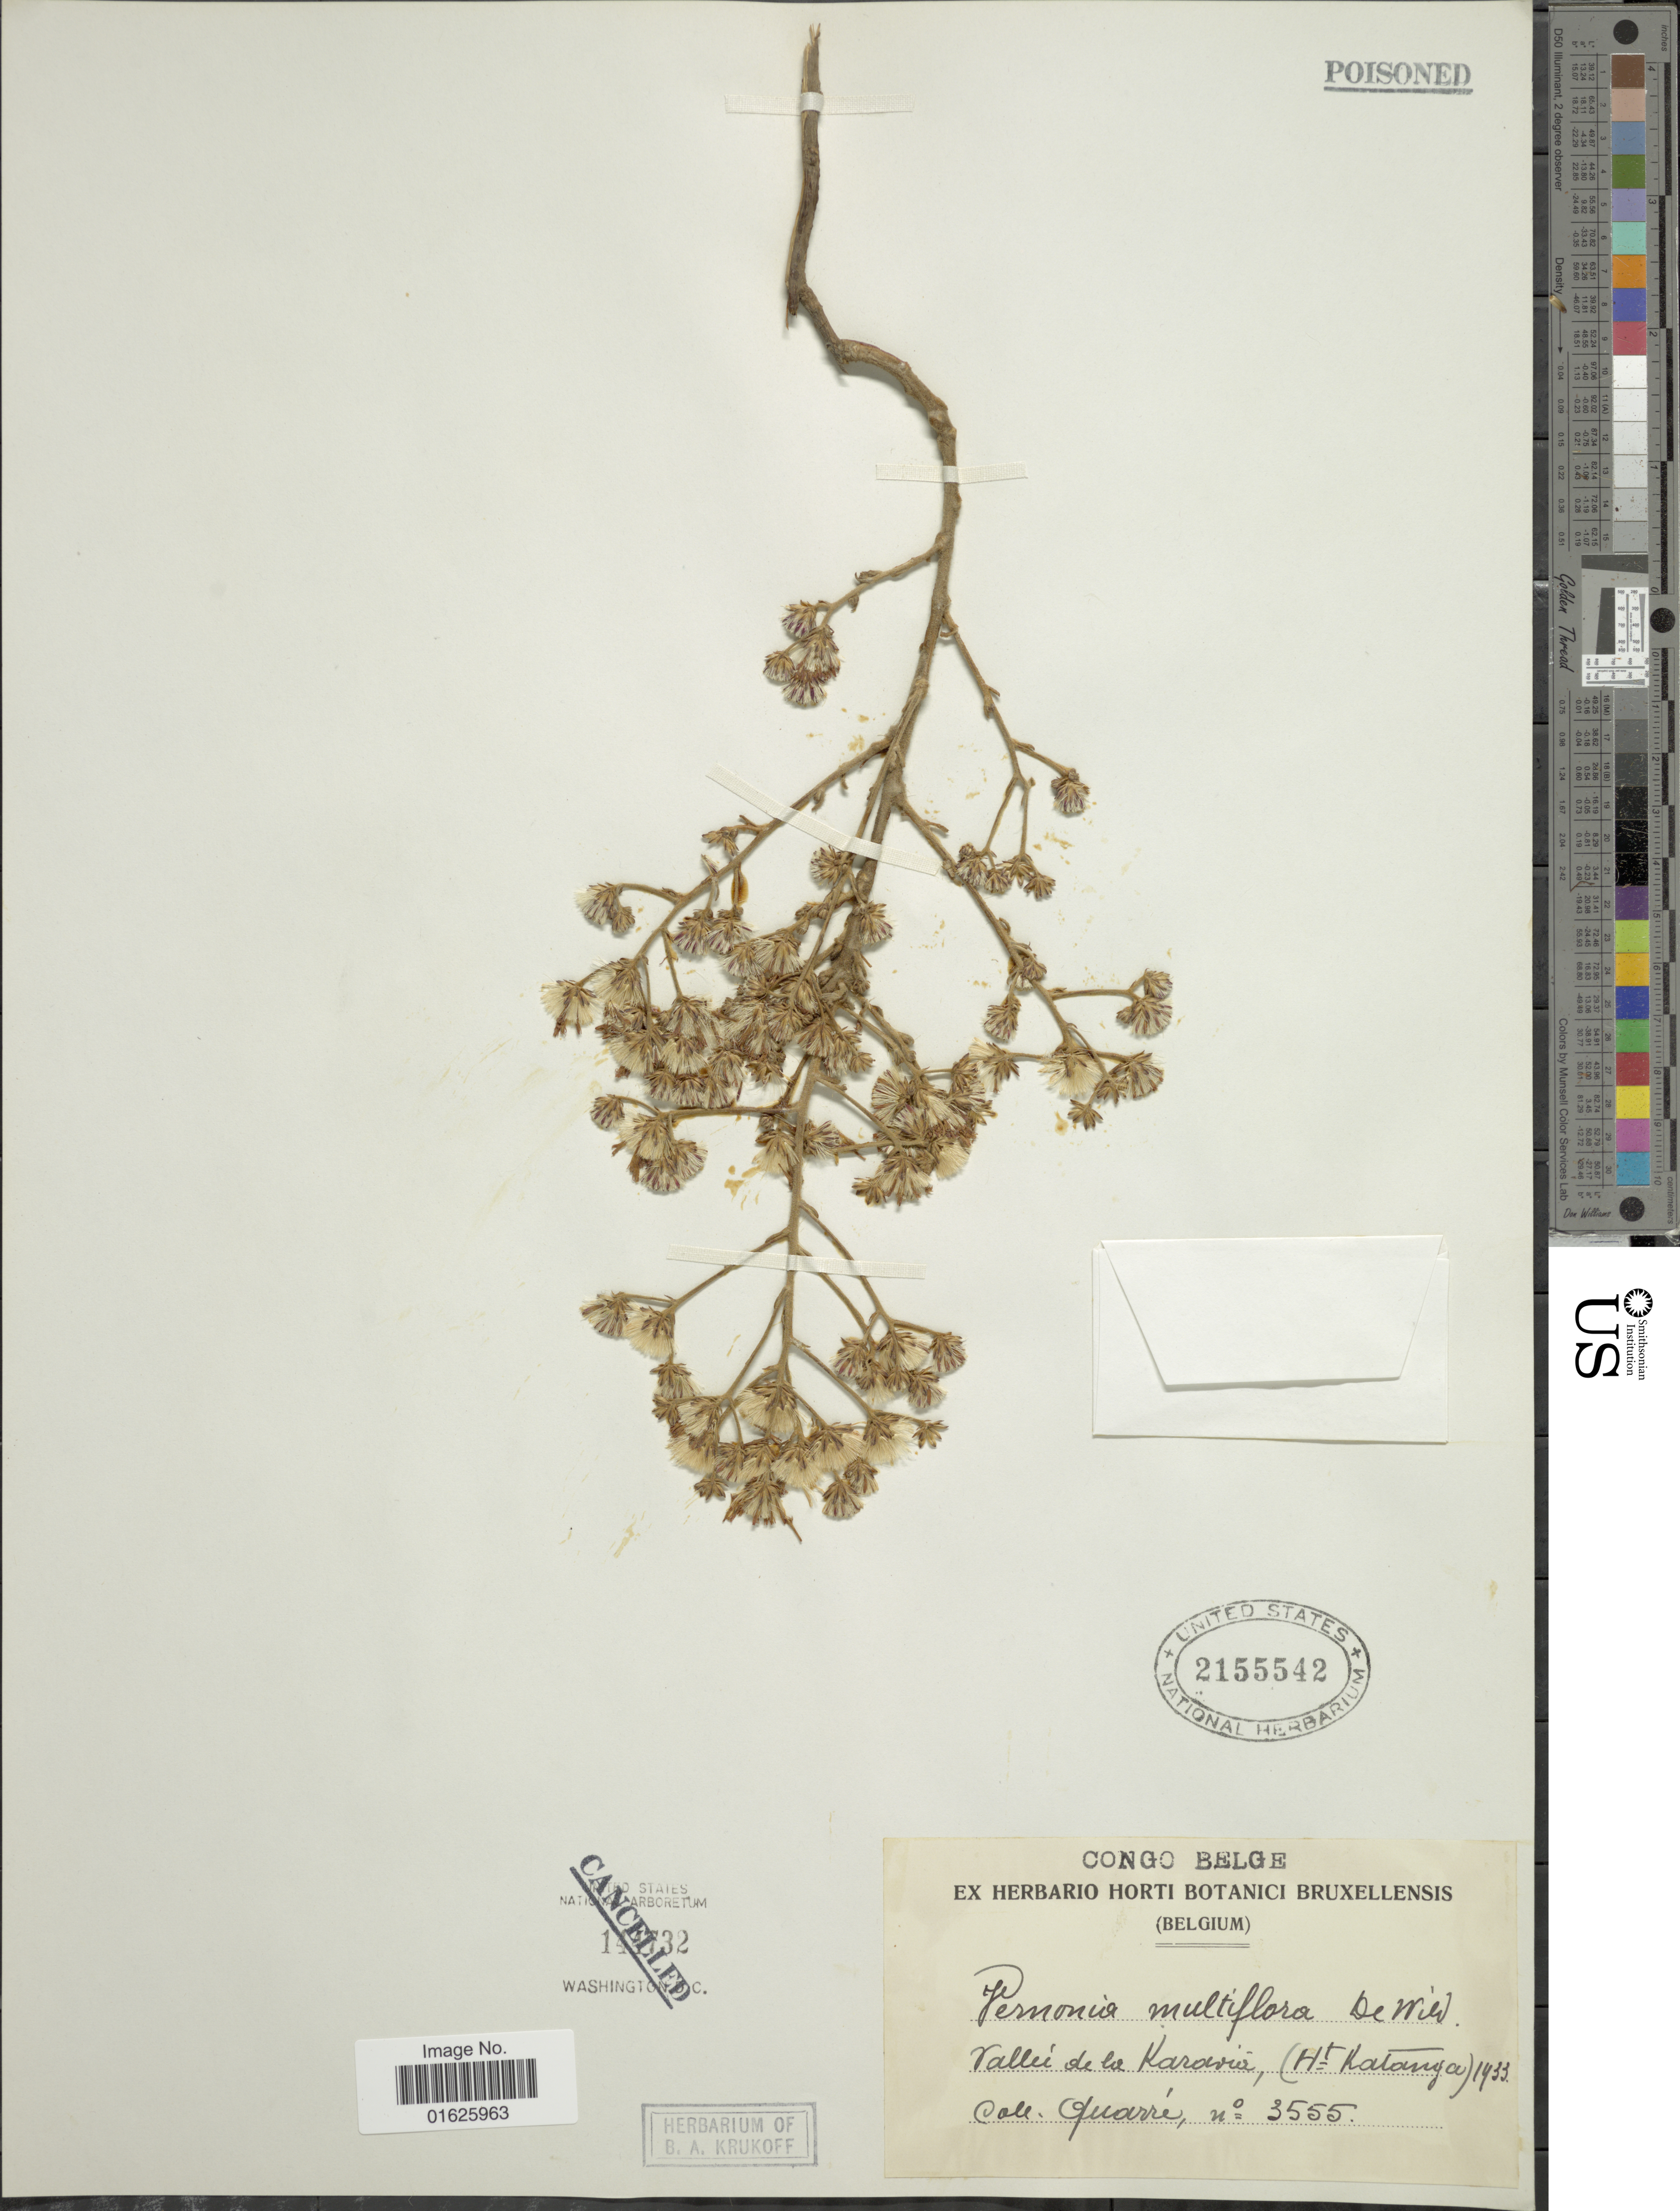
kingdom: Plantae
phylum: Tracheophyta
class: Magnoliopsida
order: Asterales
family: Asteraceae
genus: Orbivestus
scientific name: Orbivestus karaguensis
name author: (Oliv. & Hiern) H. Rob.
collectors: -. Quarre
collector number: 3555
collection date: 1933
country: Congo, Democratic Republic of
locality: Congo Belge, Valleé de la Karavür (Ht Katanya)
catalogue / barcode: US 2155542